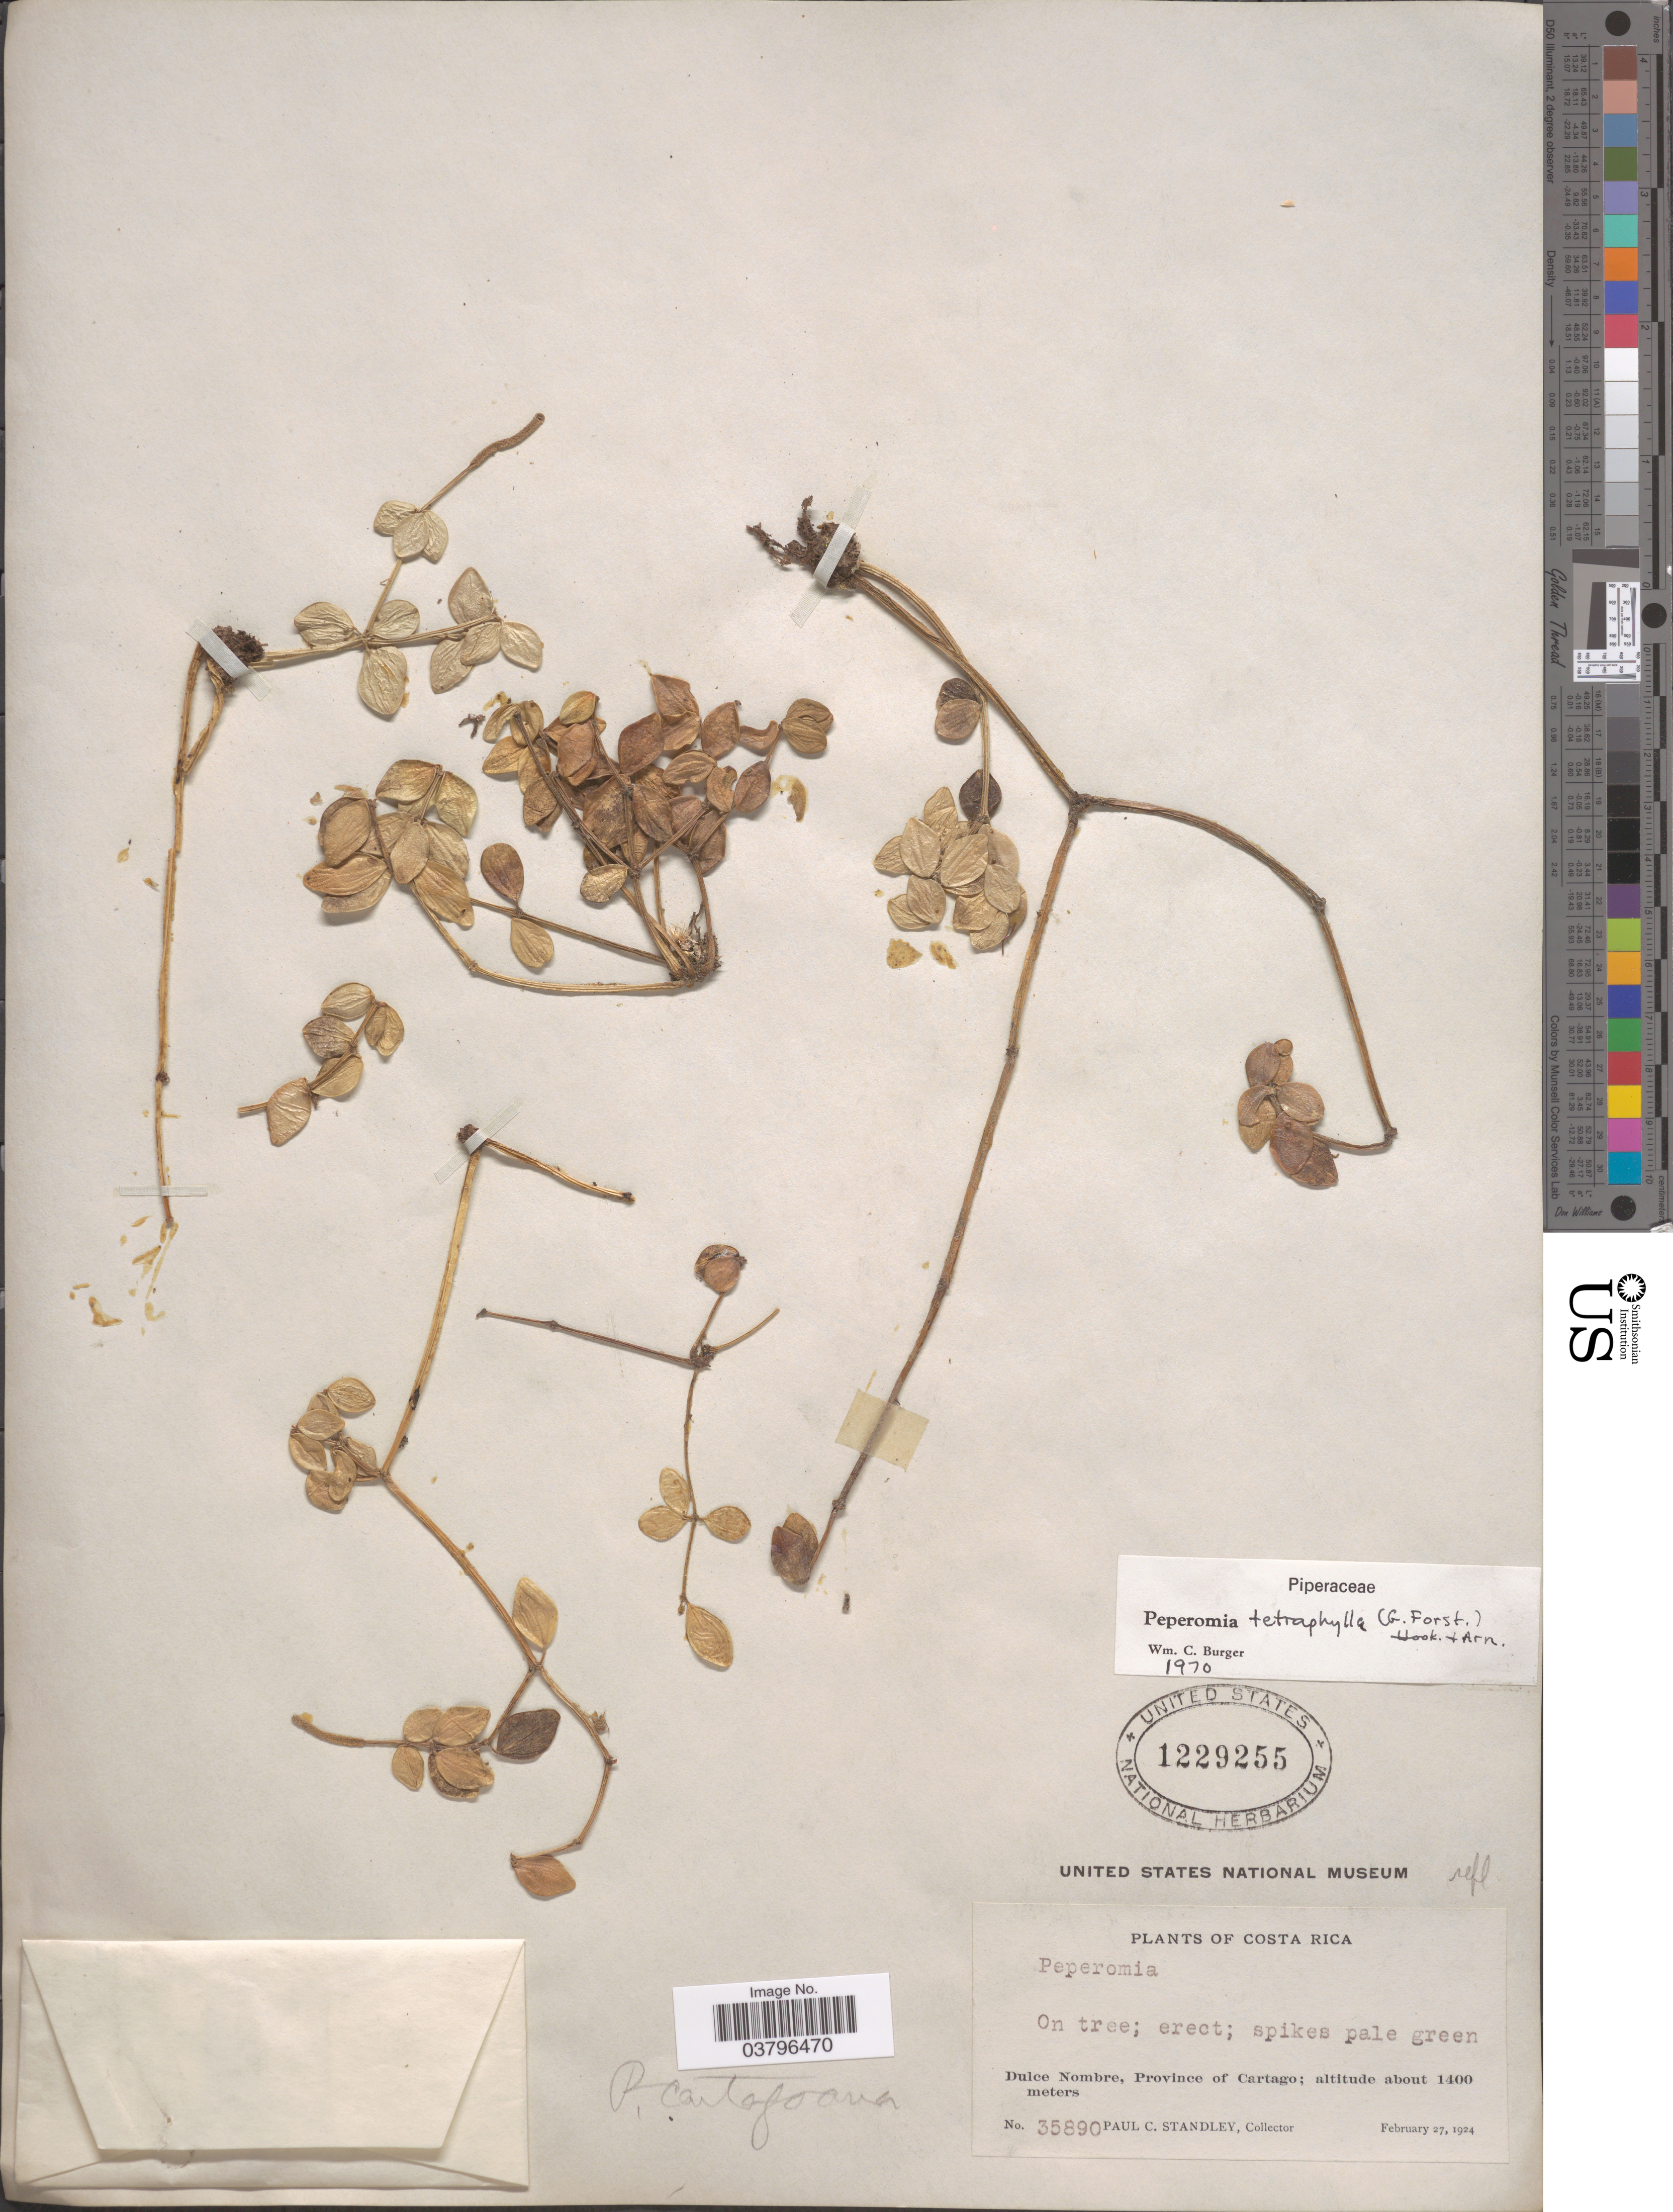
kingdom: Plantae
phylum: Tracheophyta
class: Magnoliopsida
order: Piperales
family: Piperaceae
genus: Peperomia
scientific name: Peperomia tetraphylla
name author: (G. Forst.) Hook. & Arn.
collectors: P. C. Standley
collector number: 35890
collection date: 1924-02-27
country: Costa Rica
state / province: Cartago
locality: Dulce Nombre.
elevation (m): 1400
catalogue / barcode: US 1229255